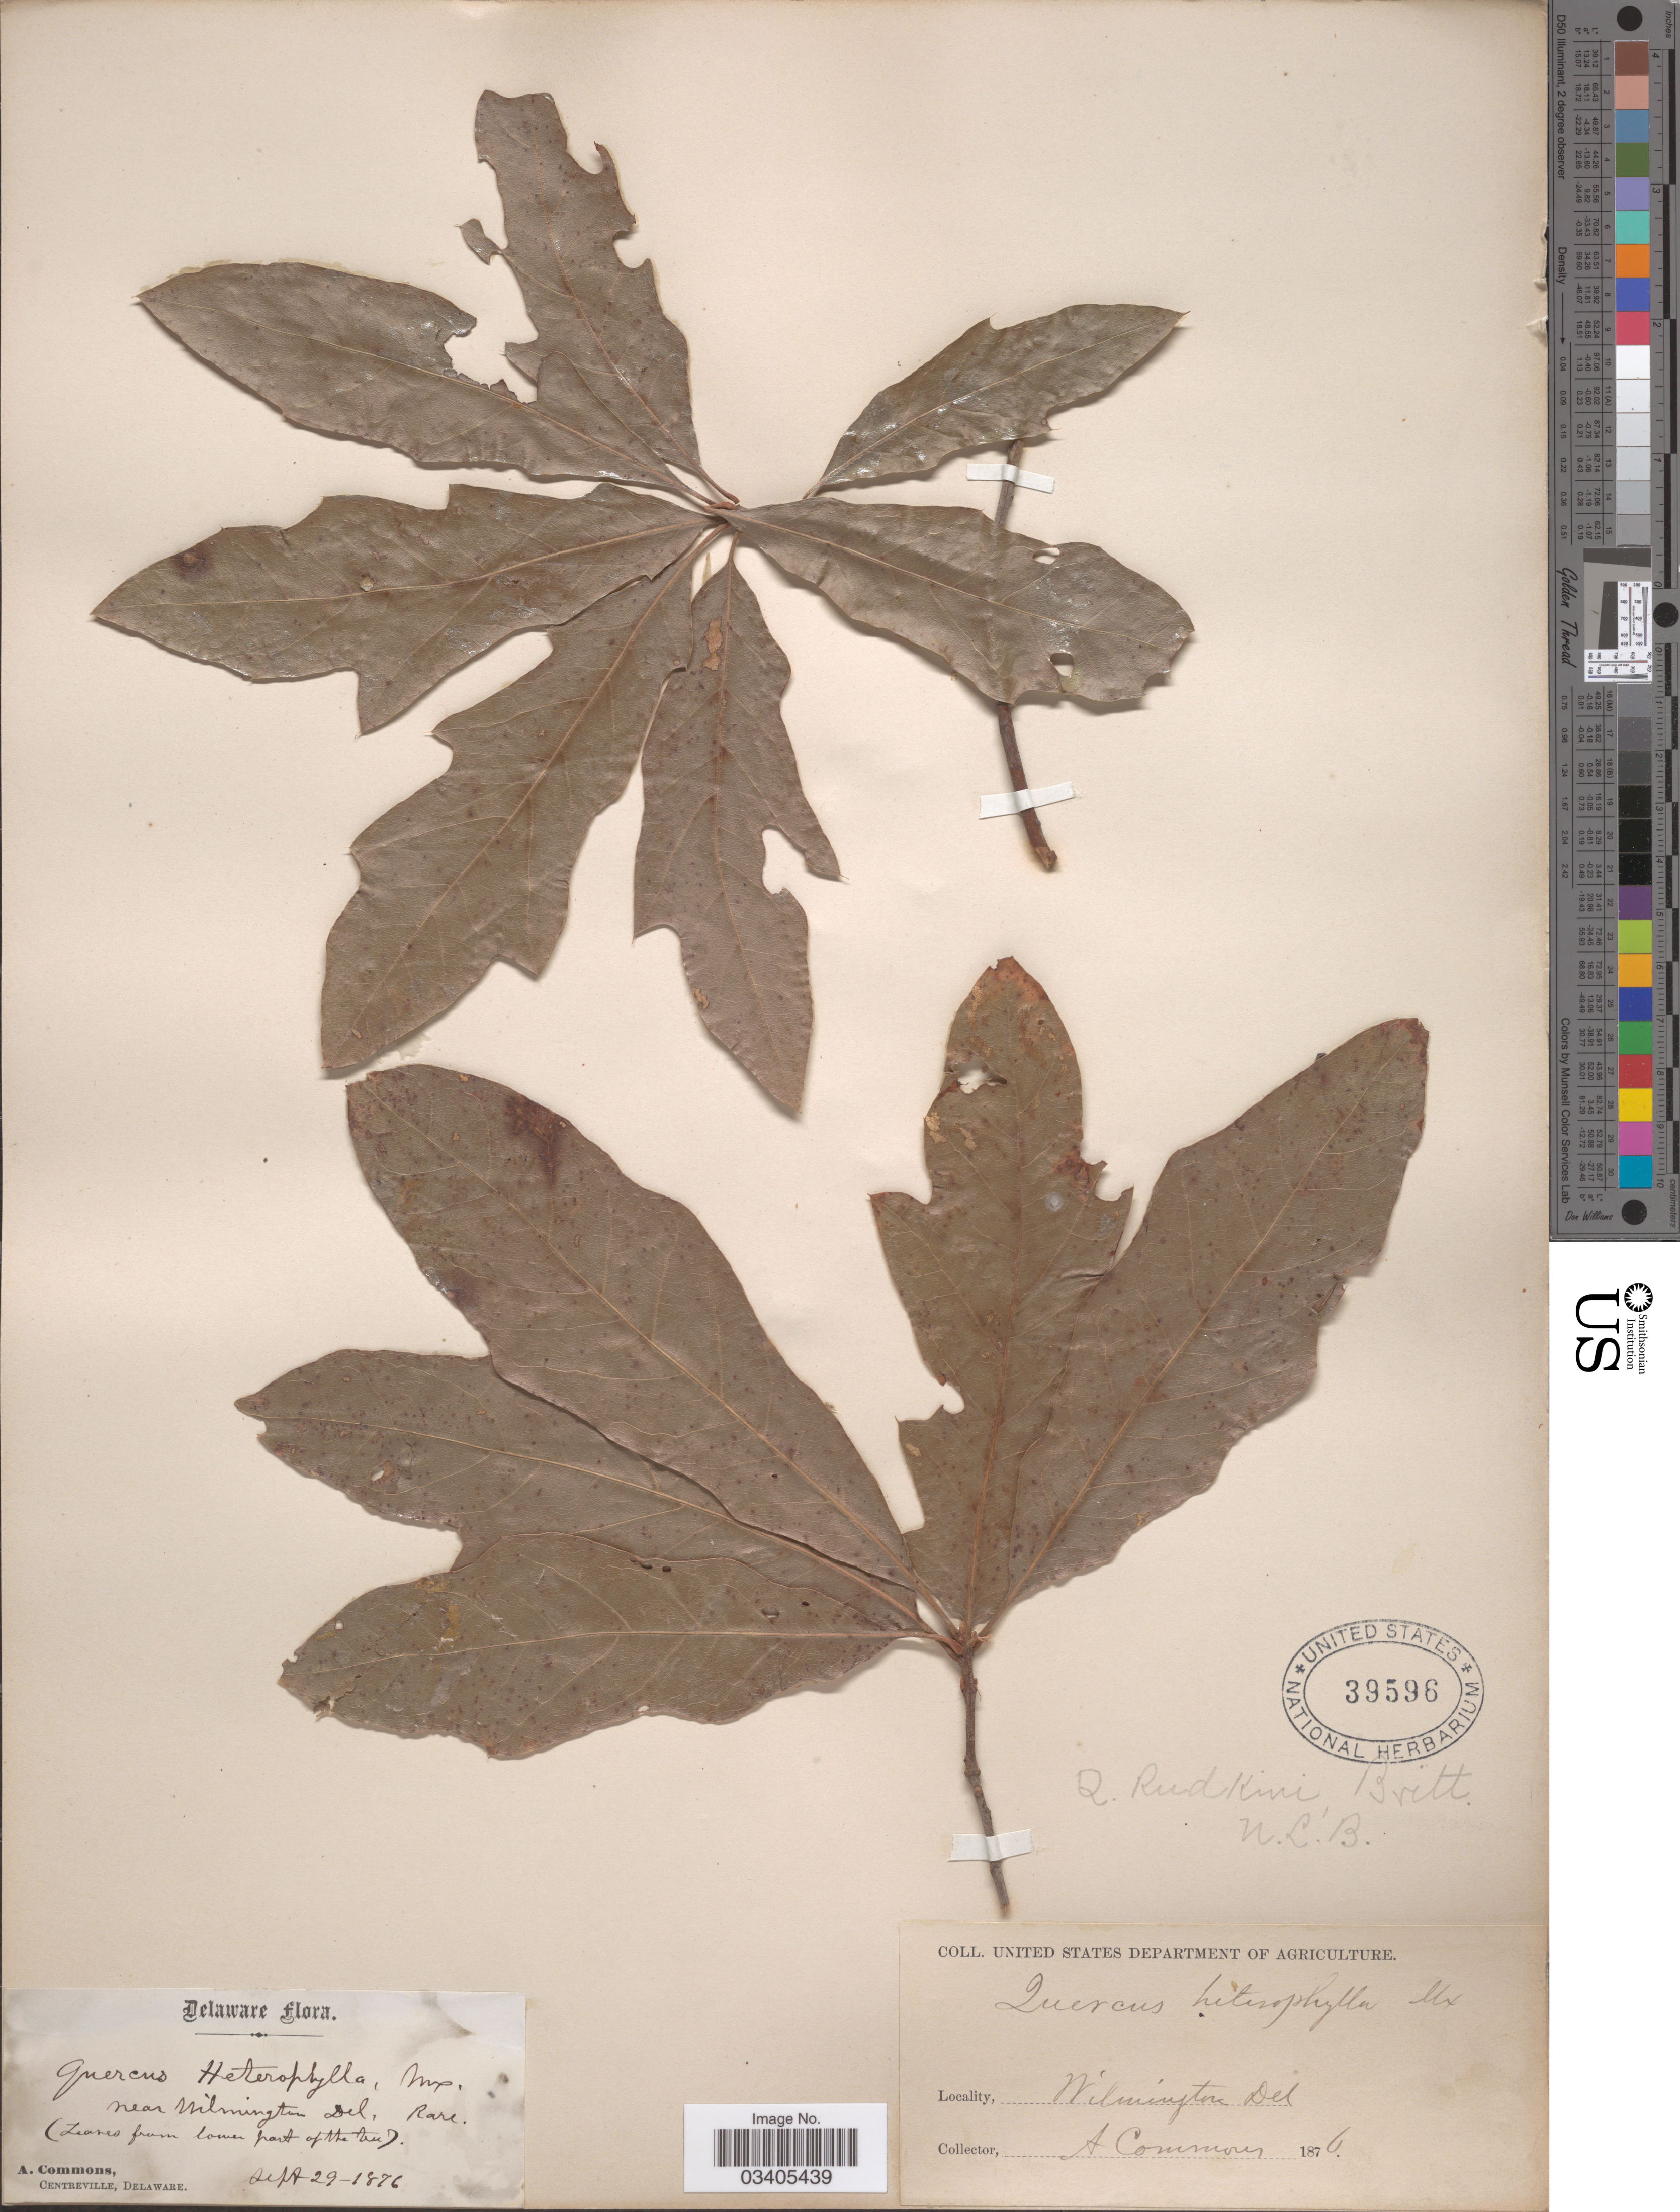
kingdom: Plantae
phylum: Tracheophyta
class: Magnoliopsida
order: Fagales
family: Fagaceae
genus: Quercus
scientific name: Quercus x heterophylla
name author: Michx.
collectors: A. Commons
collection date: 1876-09-29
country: United States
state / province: Delaware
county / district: New Castle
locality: Near Wilmington.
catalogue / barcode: US 39596